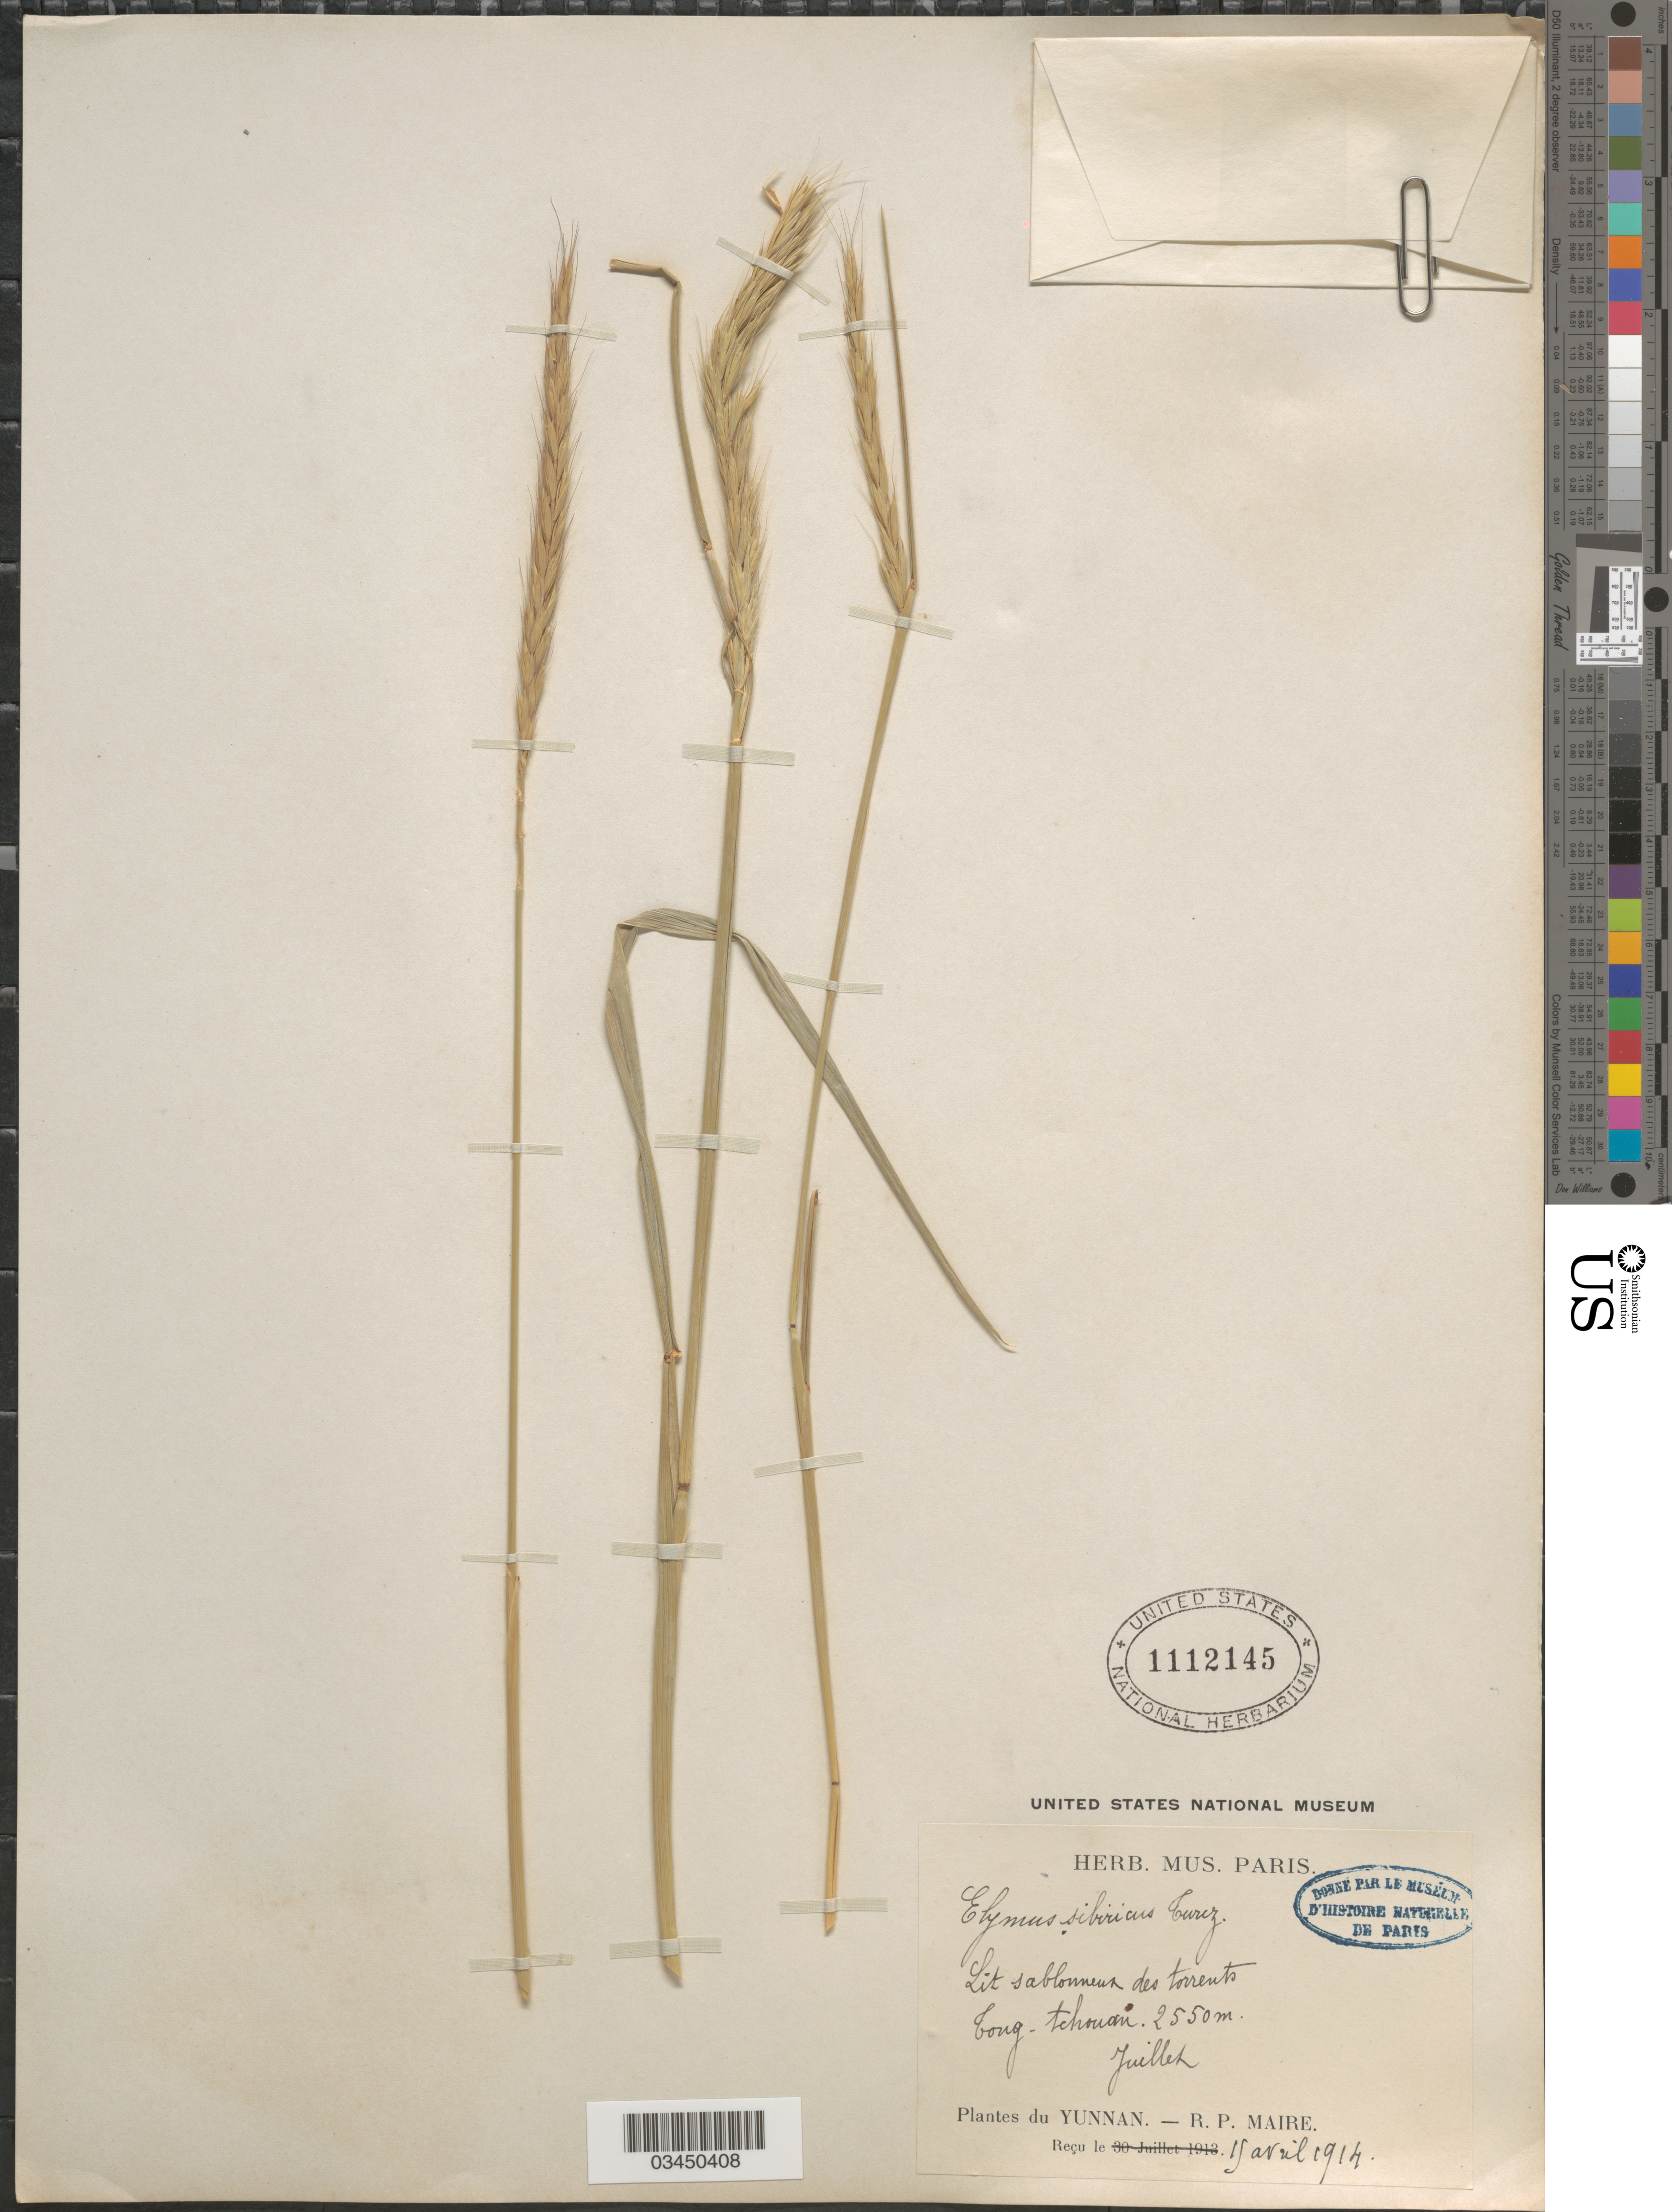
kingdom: Plantae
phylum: Tracheophyta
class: Liliopsida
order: Poales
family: Poaceae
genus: Elymus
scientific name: Elymus dahuricus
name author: Turcz. ex Griseb.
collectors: R.-P. Maire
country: China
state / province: Yunnan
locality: Lit sablonneux des torrents. Tong-tchouan.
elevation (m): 2550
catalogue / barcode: US 1112145